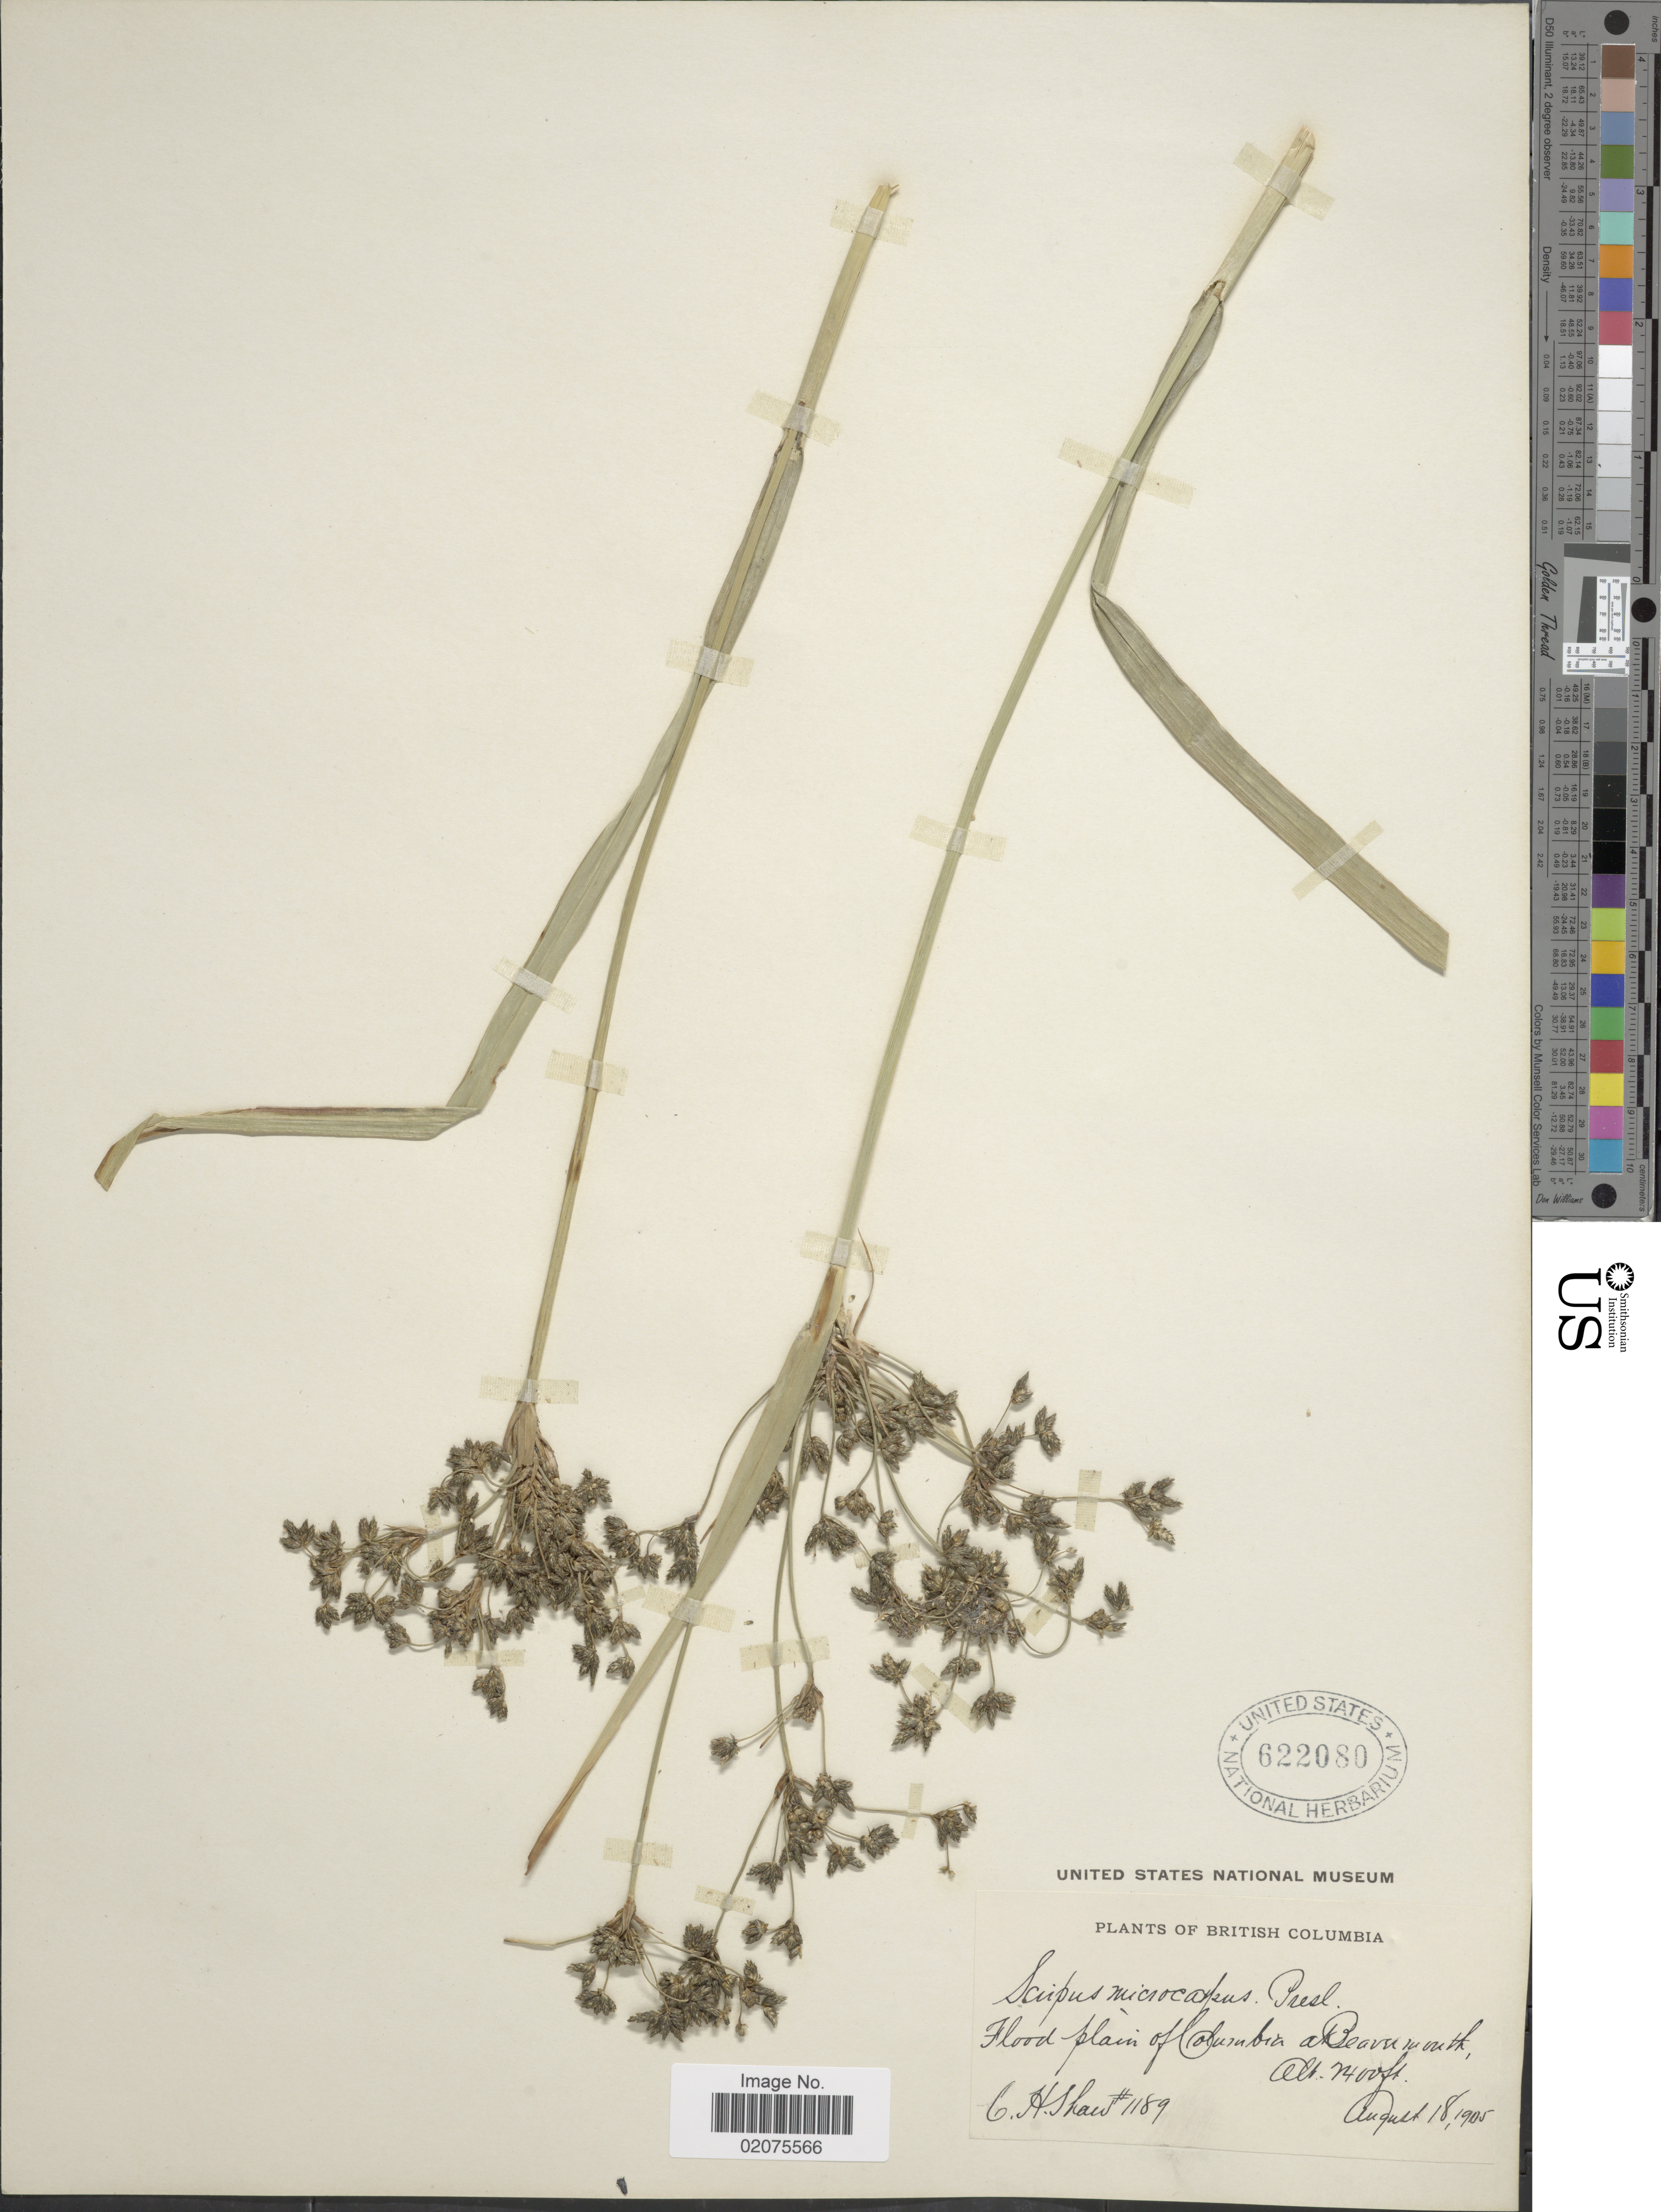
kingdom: Plantae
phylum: Tracheophyta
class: Liliopsida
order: Poales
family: Cyperaceae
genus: Scirpus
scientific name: Scirpus microcarpus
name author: J. Presl & C. Presl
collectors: C. H. Shaw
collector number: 1189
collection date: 1905-08-18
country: Canada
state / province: British Columbia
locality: Flood plain of Colombia at Beavermouth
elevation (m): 2256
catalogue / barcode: US 622080